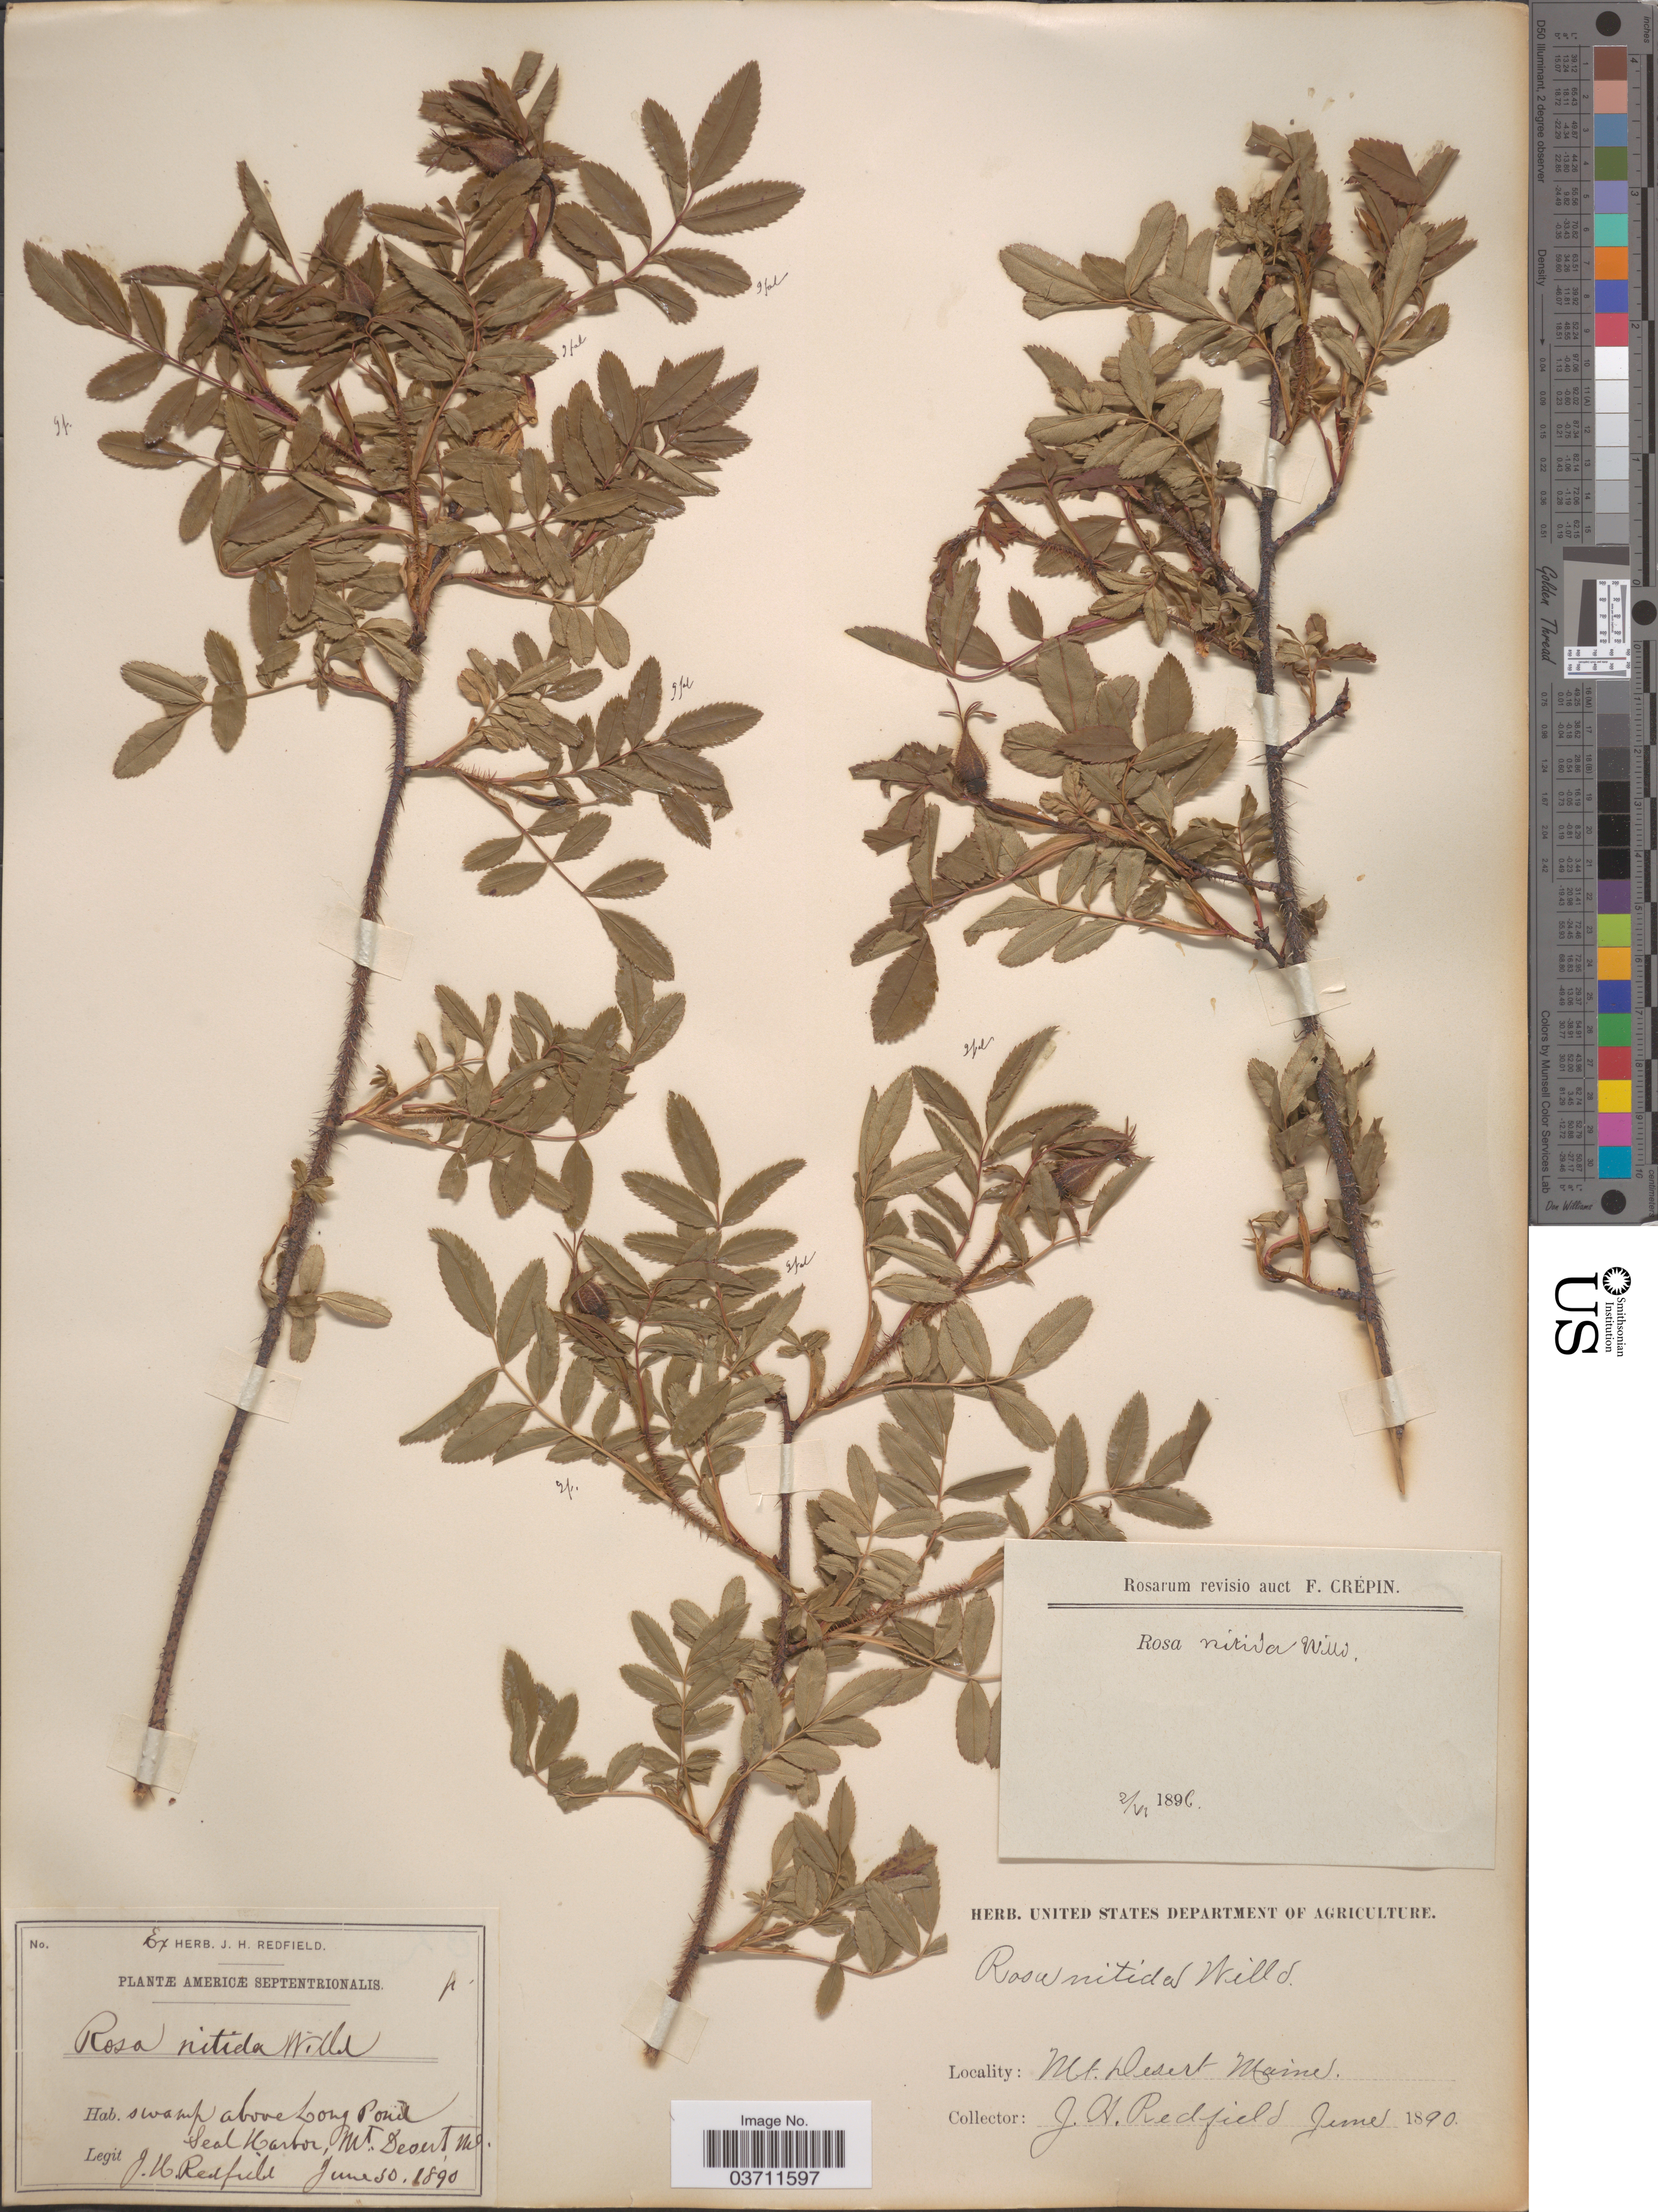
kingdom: Plantae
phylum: Tracheophyta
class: Magnoliopsida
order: Rosales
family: Rosaceae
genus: Rosa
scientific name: Rosa nitida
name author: Willd.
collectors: J. Redfield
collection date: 1890-06-30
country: United States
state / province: Maine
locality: Americæ Septentrionalis. Swamp above Long Pond, Seal Harbor, Mt. Desert.